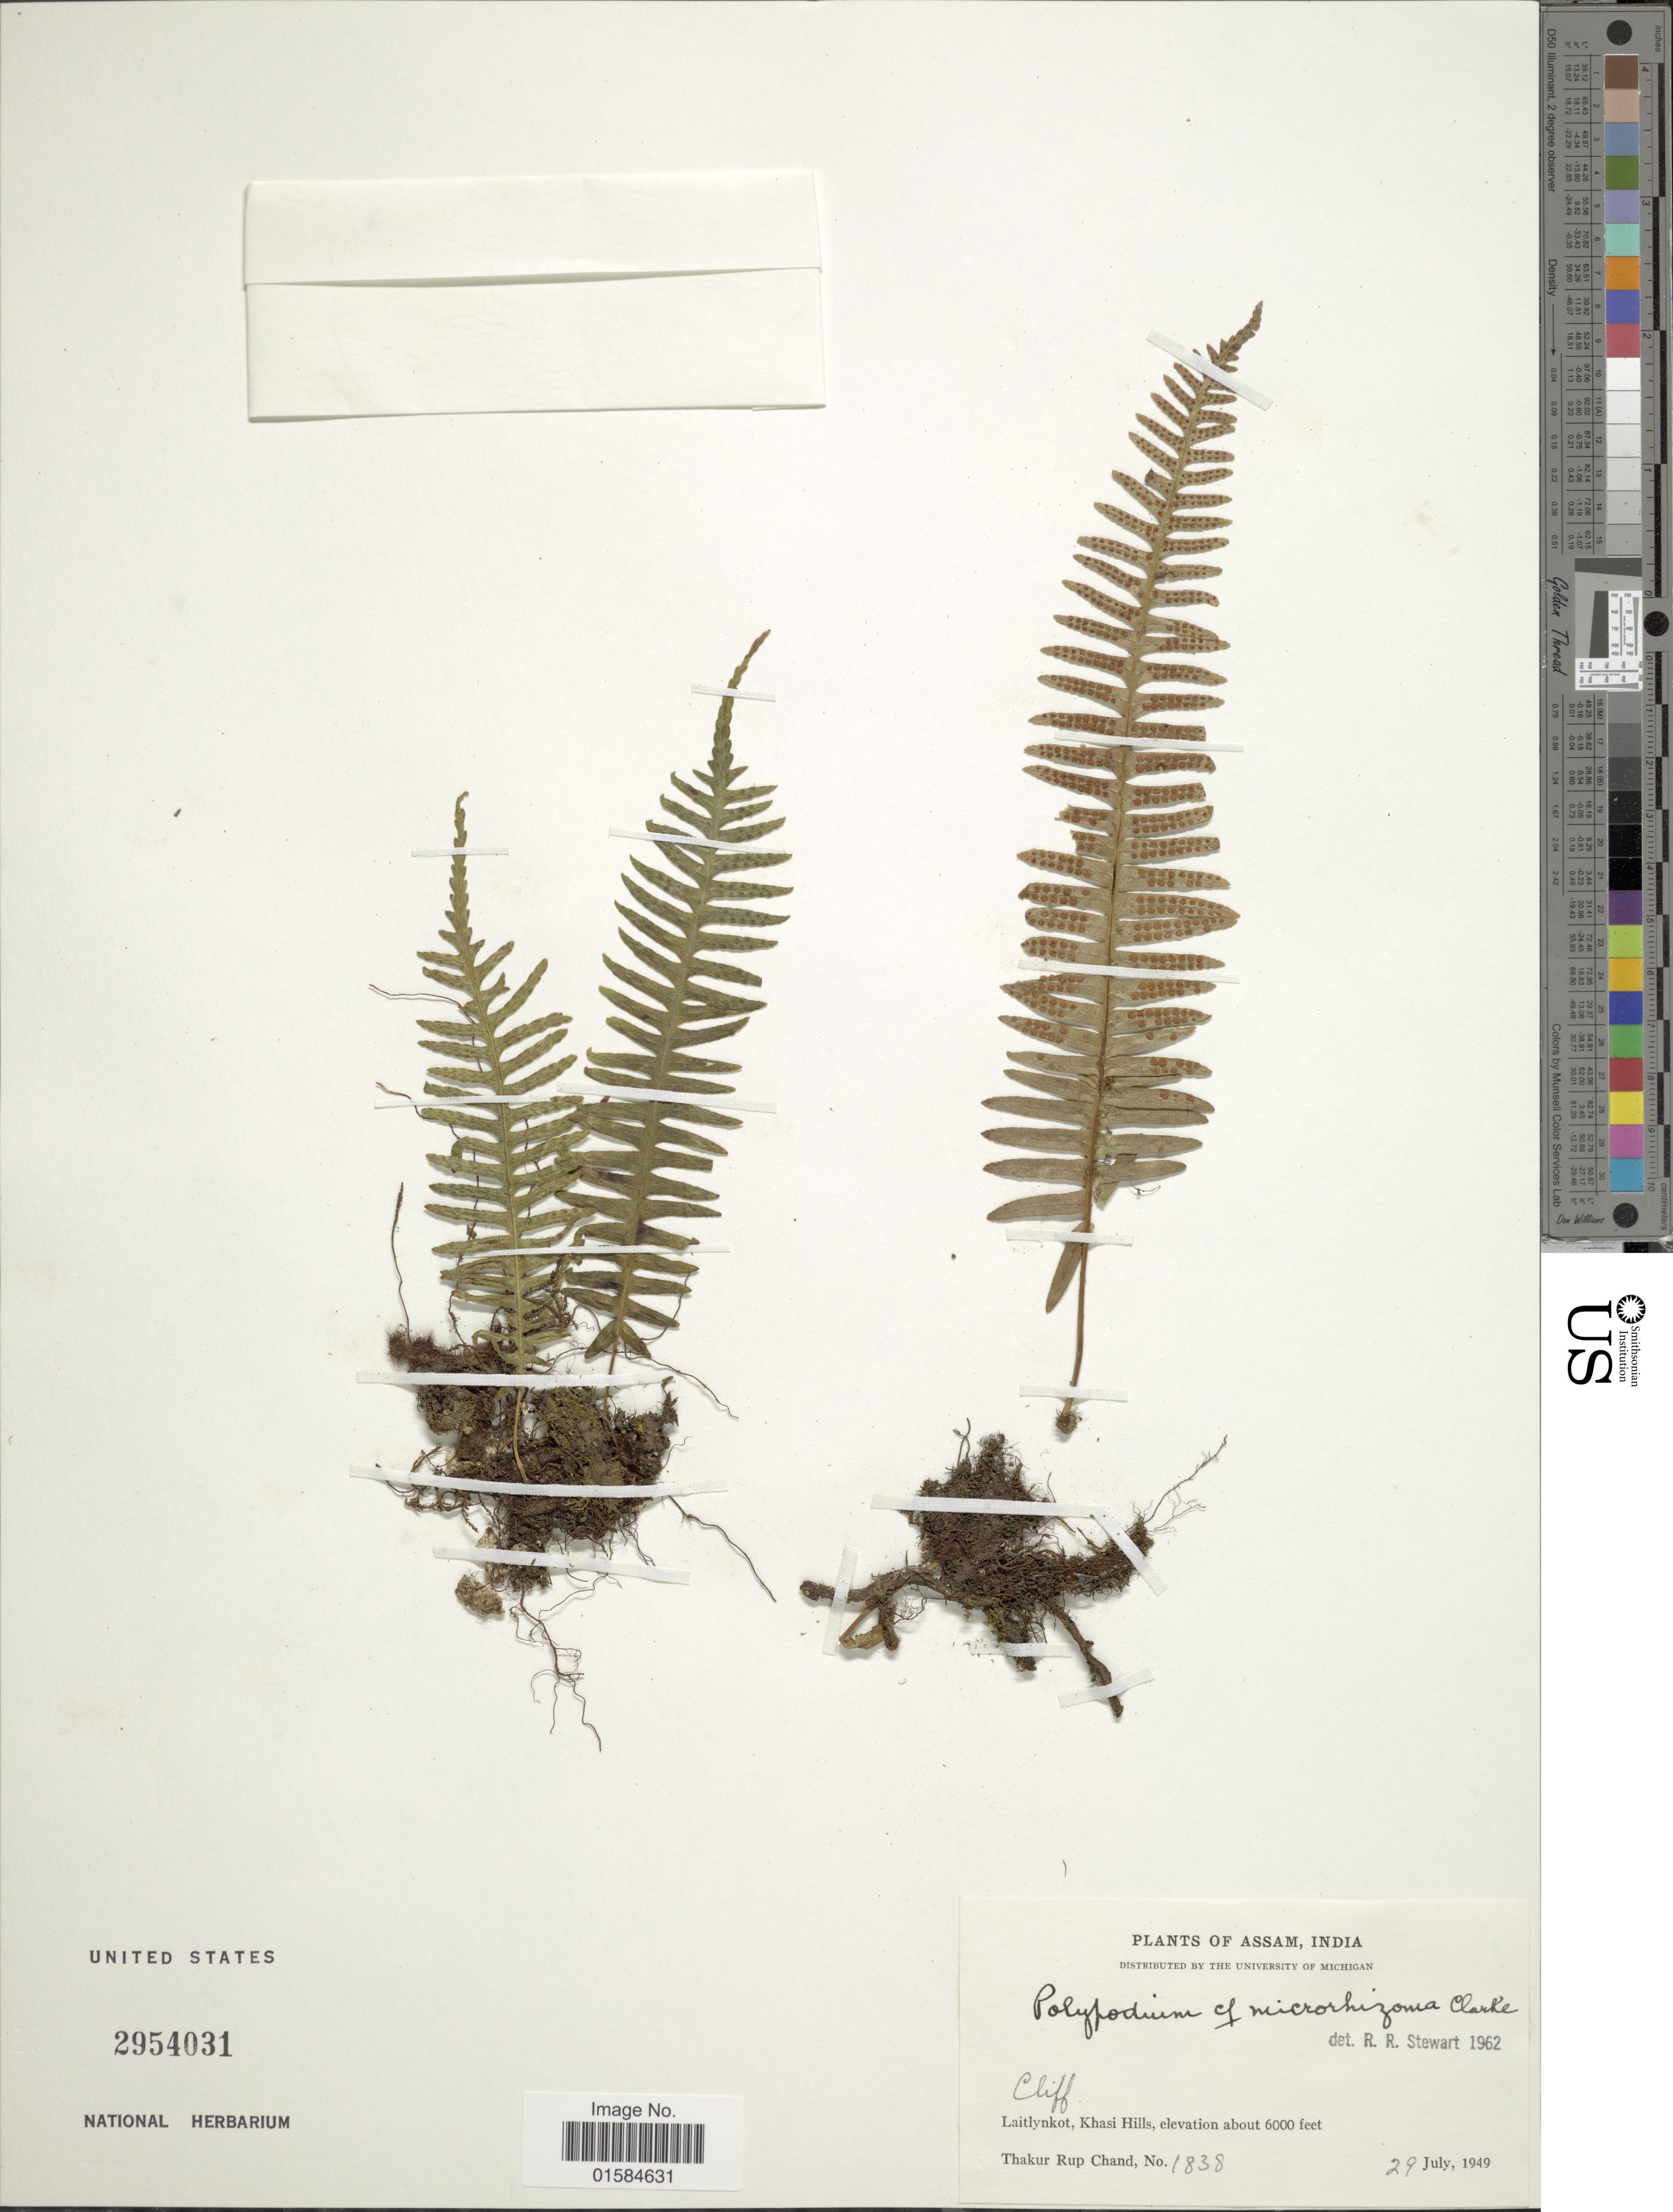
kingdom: Plantae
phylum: Tracheophyta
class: Polypodiopsida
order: Polypodiales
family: Polypodiaceae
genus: Goniophlebium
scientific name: Goniophlebium microrhizoma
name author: (C.B. Clarke) Bedd.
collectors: T. R. Chand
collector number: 1838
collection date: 1949-07-29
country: India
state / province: Meghalaya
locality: Laitlynkot, Khasi Hills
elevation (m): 1829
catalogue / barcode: US 2954031